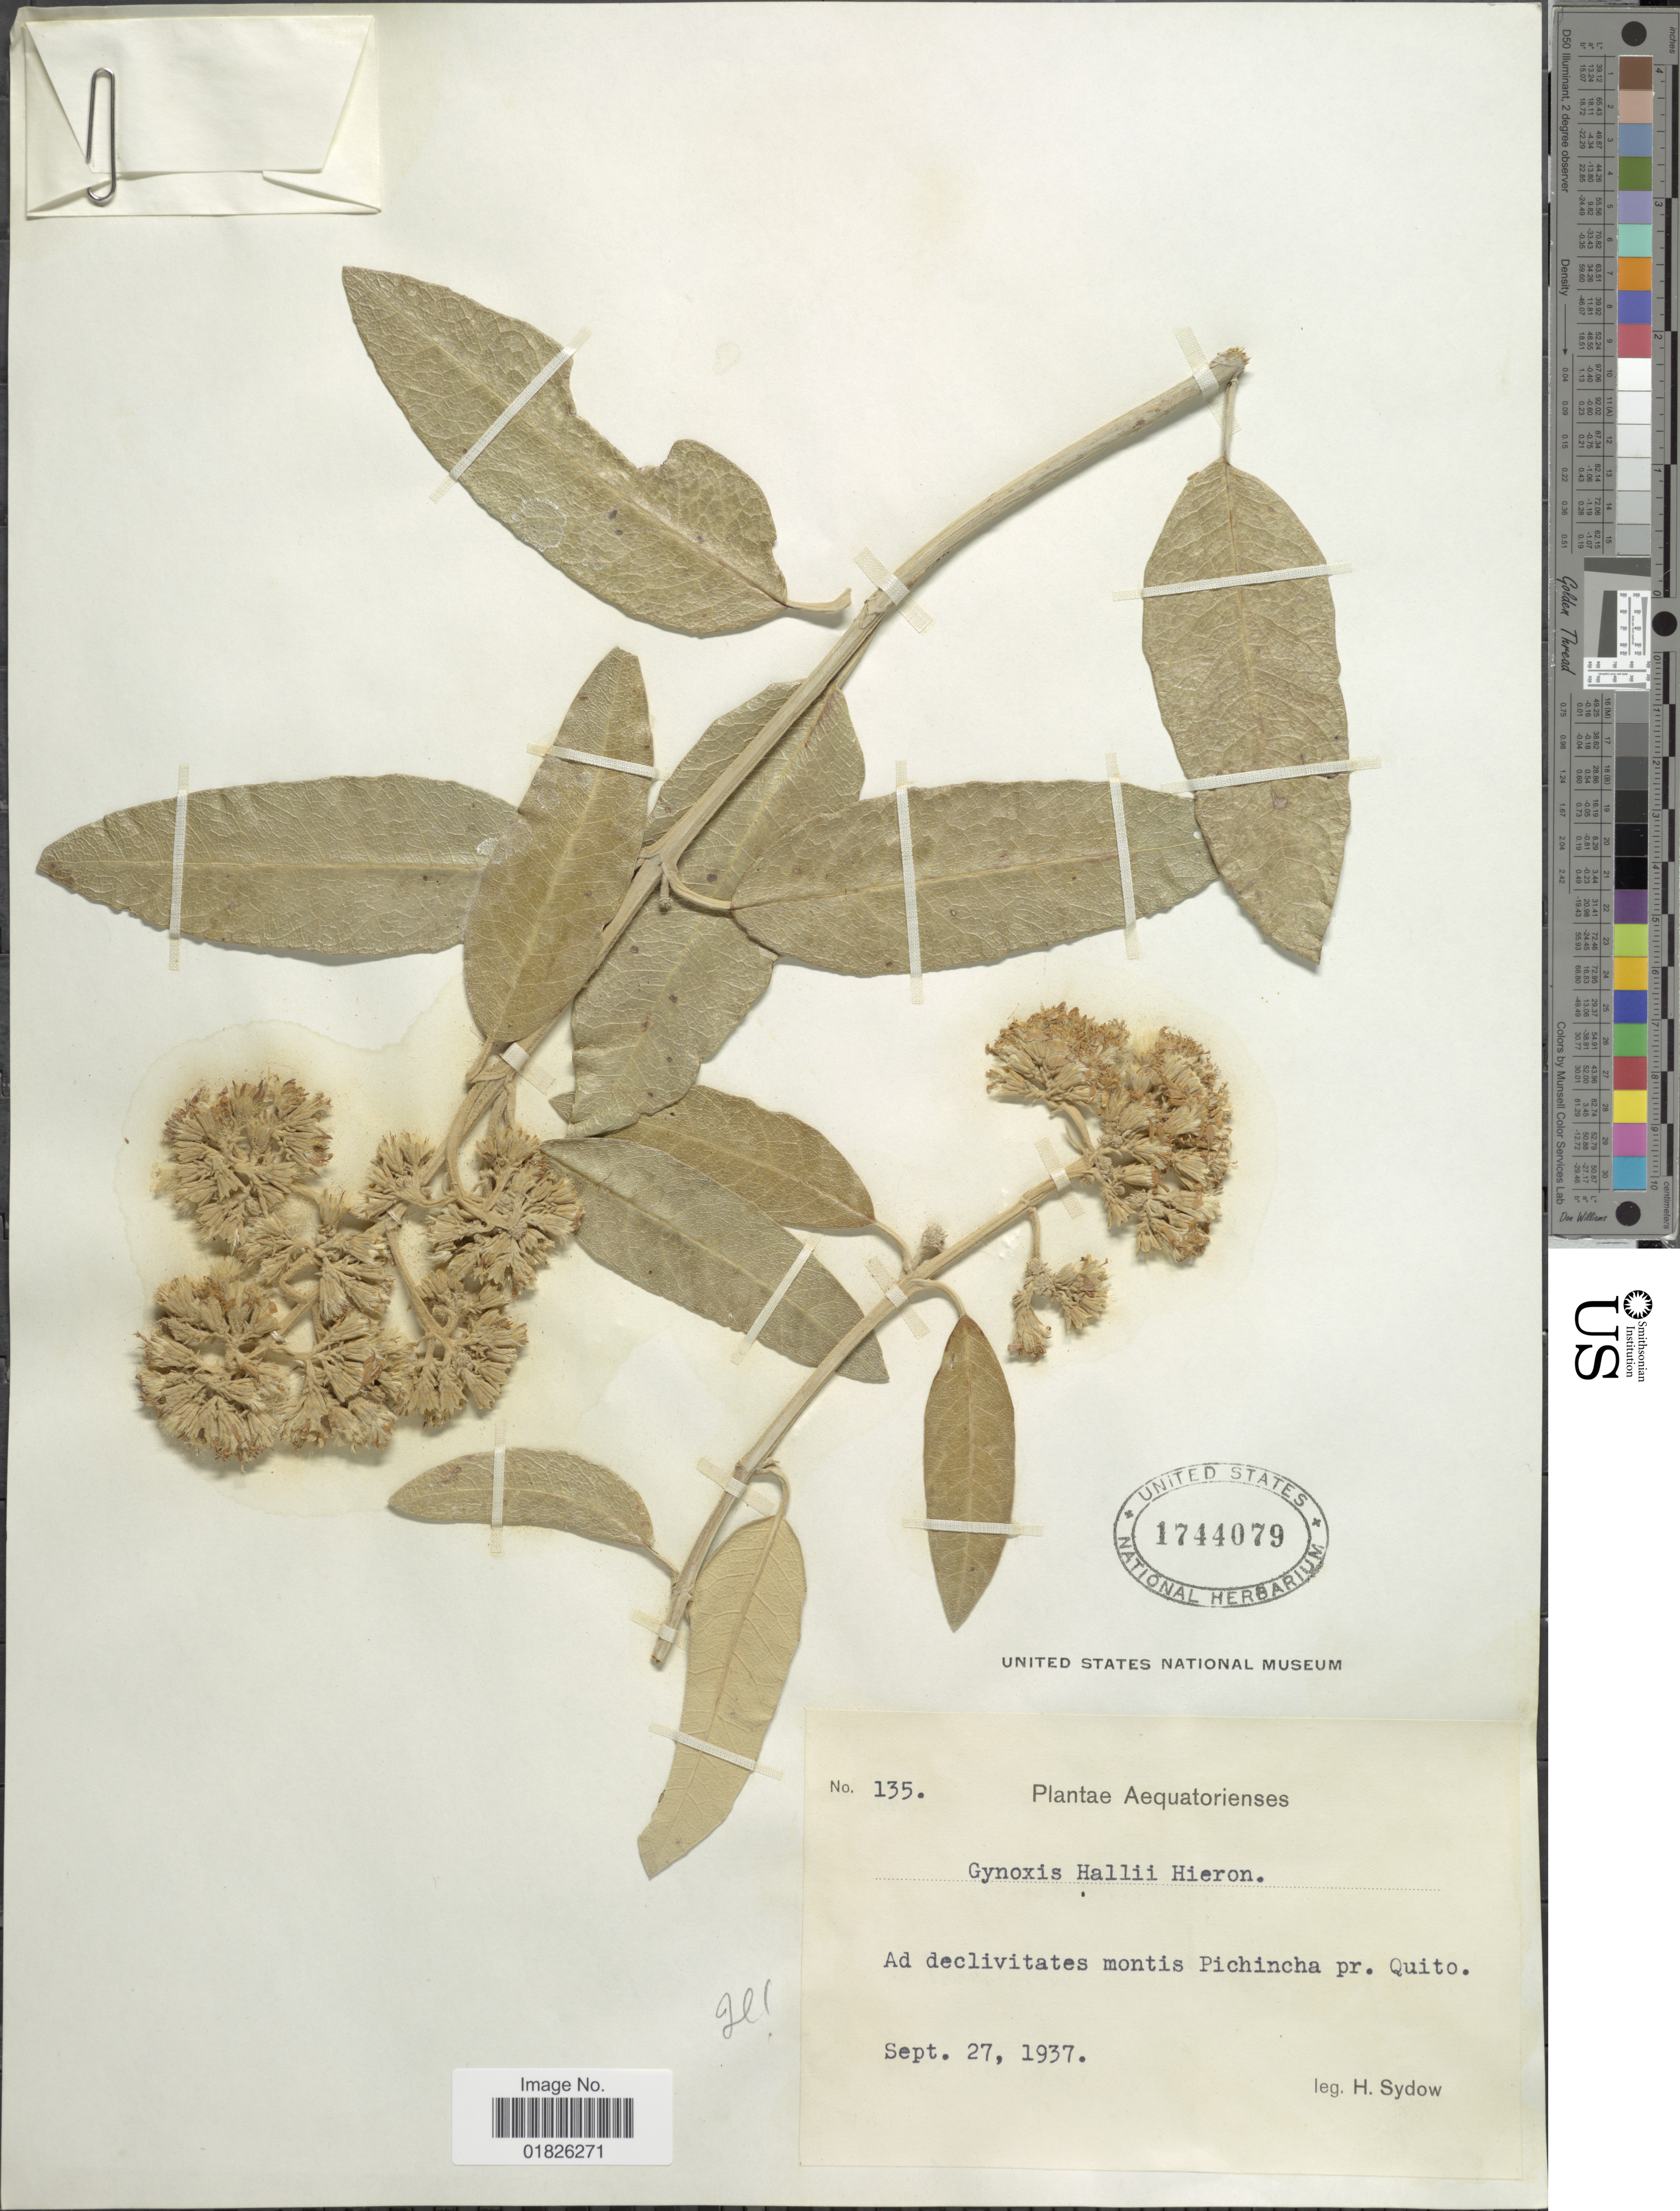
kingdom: Plantae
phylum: Tracheophyta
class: Magnoliopsida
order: Asterales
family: Asteraceae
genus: Gynoxys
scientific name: Gynoxys hallii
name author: Cass.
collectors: H. Sydow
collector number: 135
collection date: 1937-09-27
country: Ecuador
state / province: Pichincha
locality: Ad declivitates montis Pichincha pr. Quito.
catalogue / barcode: US 1744079